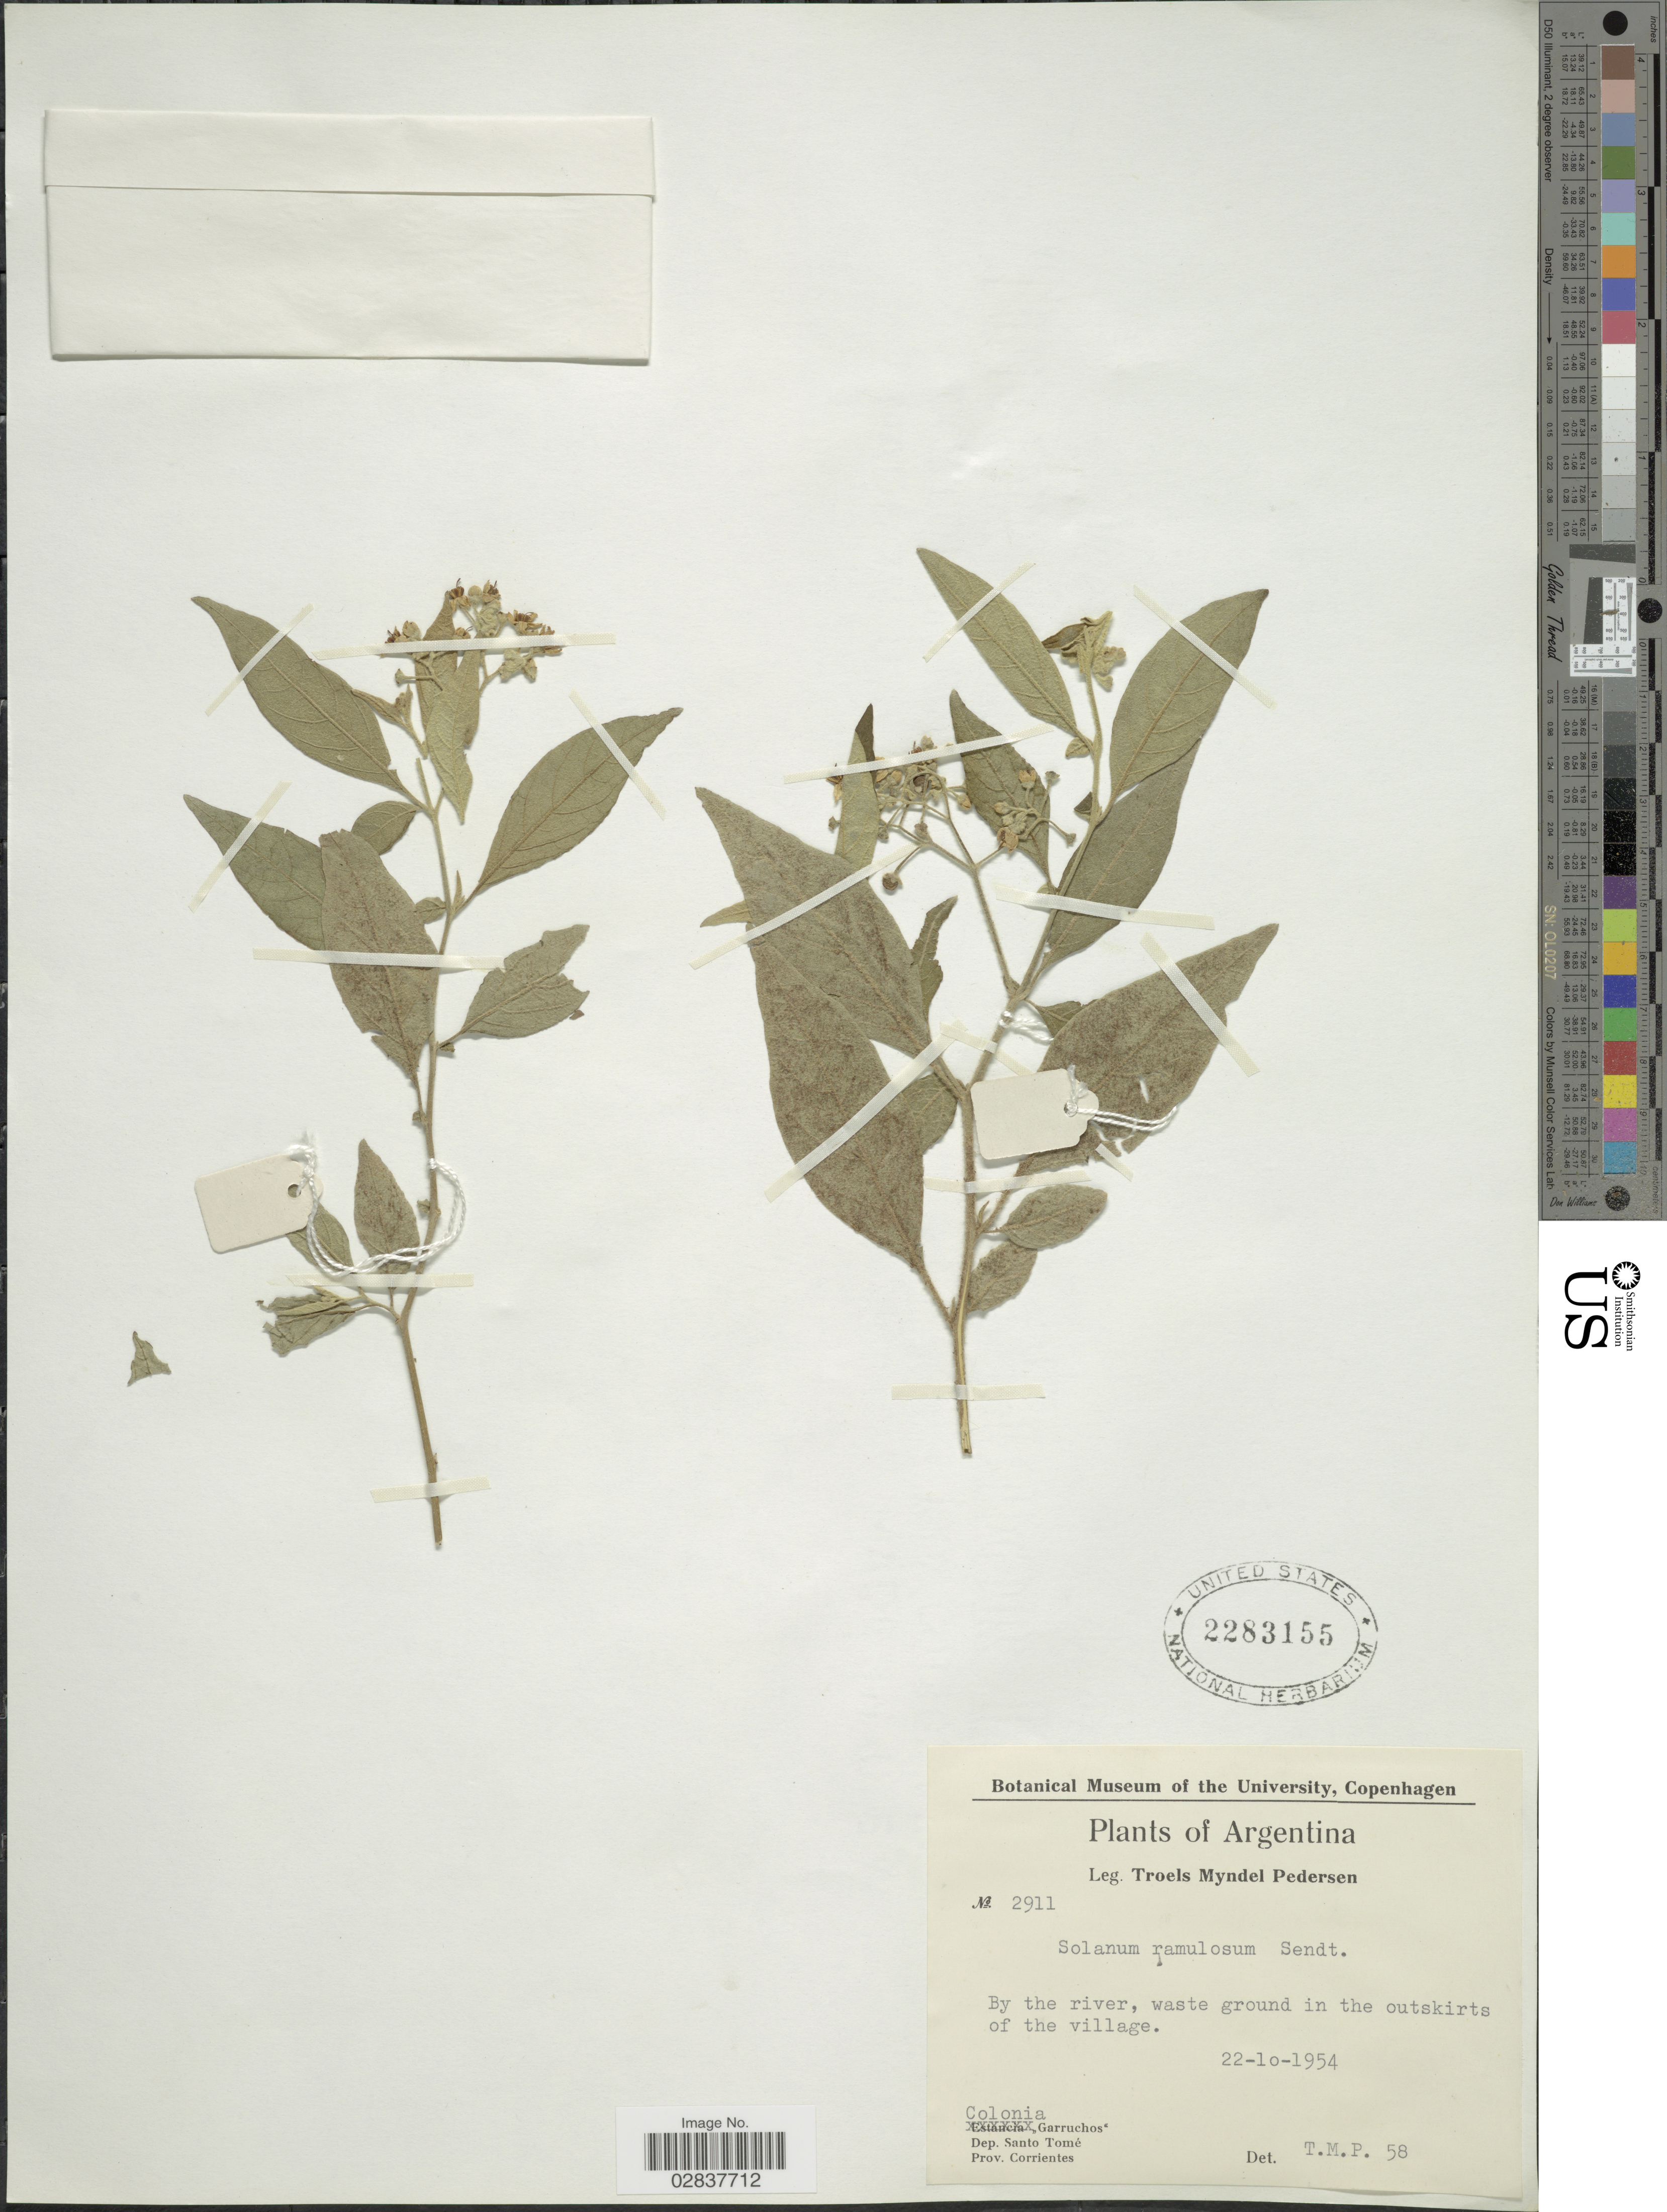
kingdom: Plantae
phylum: Tracheophyta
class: Magnoliopsida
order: Solanales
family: Solanaceae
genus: Solanum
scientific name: Solanum ramulosum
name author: Sendtn.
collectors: T. Pederson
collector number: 2911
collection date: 1954-10-22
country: Argentina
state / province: Corrientes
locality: Colonia "Garruchos". Dep. Santo Tomé.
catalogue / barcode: US 2283155